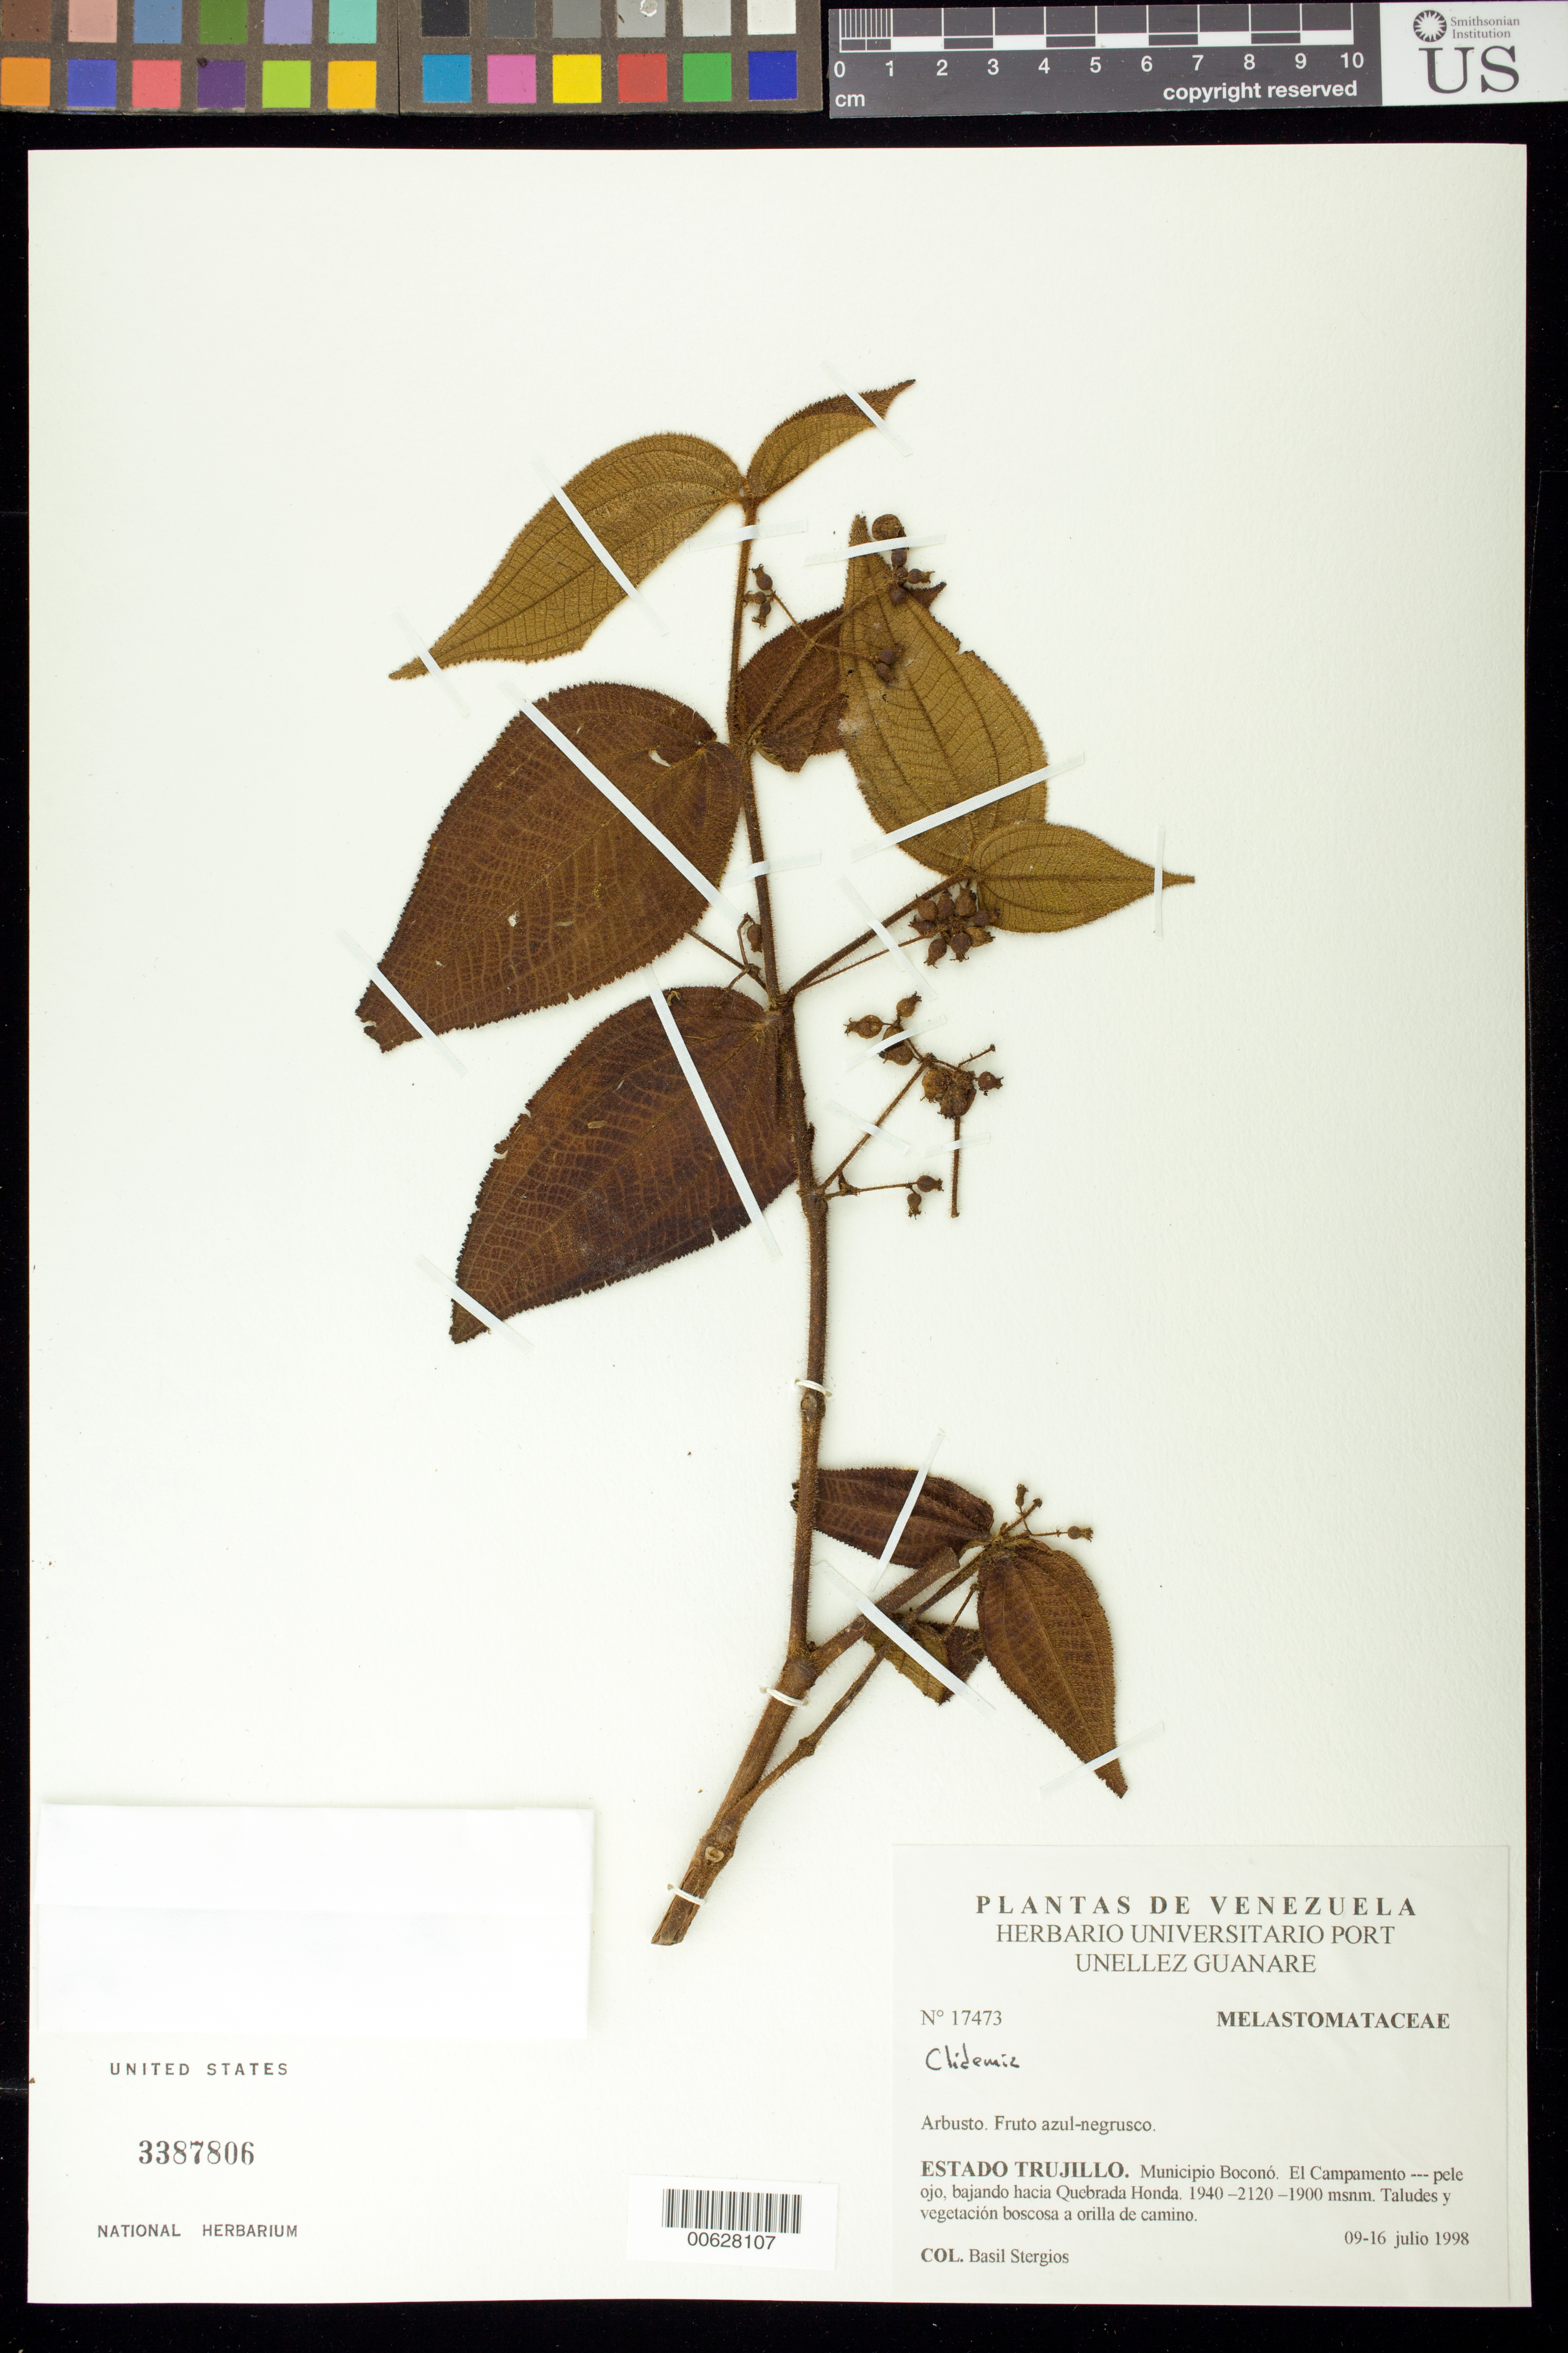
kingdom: Plantae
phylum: Tracheophyta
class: Magnoliopsida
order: Myrtales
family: Melastomataceae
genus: Clidemia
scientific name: Clidemia ciliata var. ciliata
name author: D. Don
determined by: Michelangeli, F. A.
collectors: B. G. Stergios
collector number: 17473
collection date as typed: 09 Jul 1998 to 16 Jul 1998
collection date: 1998-07-09/1998-07-16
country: Venezuela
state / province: Trujillo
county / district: Boconó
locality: Parque Nacional Guaramacal, Sector El Santuario, La Punta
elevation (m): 1860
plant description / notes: NY, PORT, US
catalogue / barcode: US 3387806